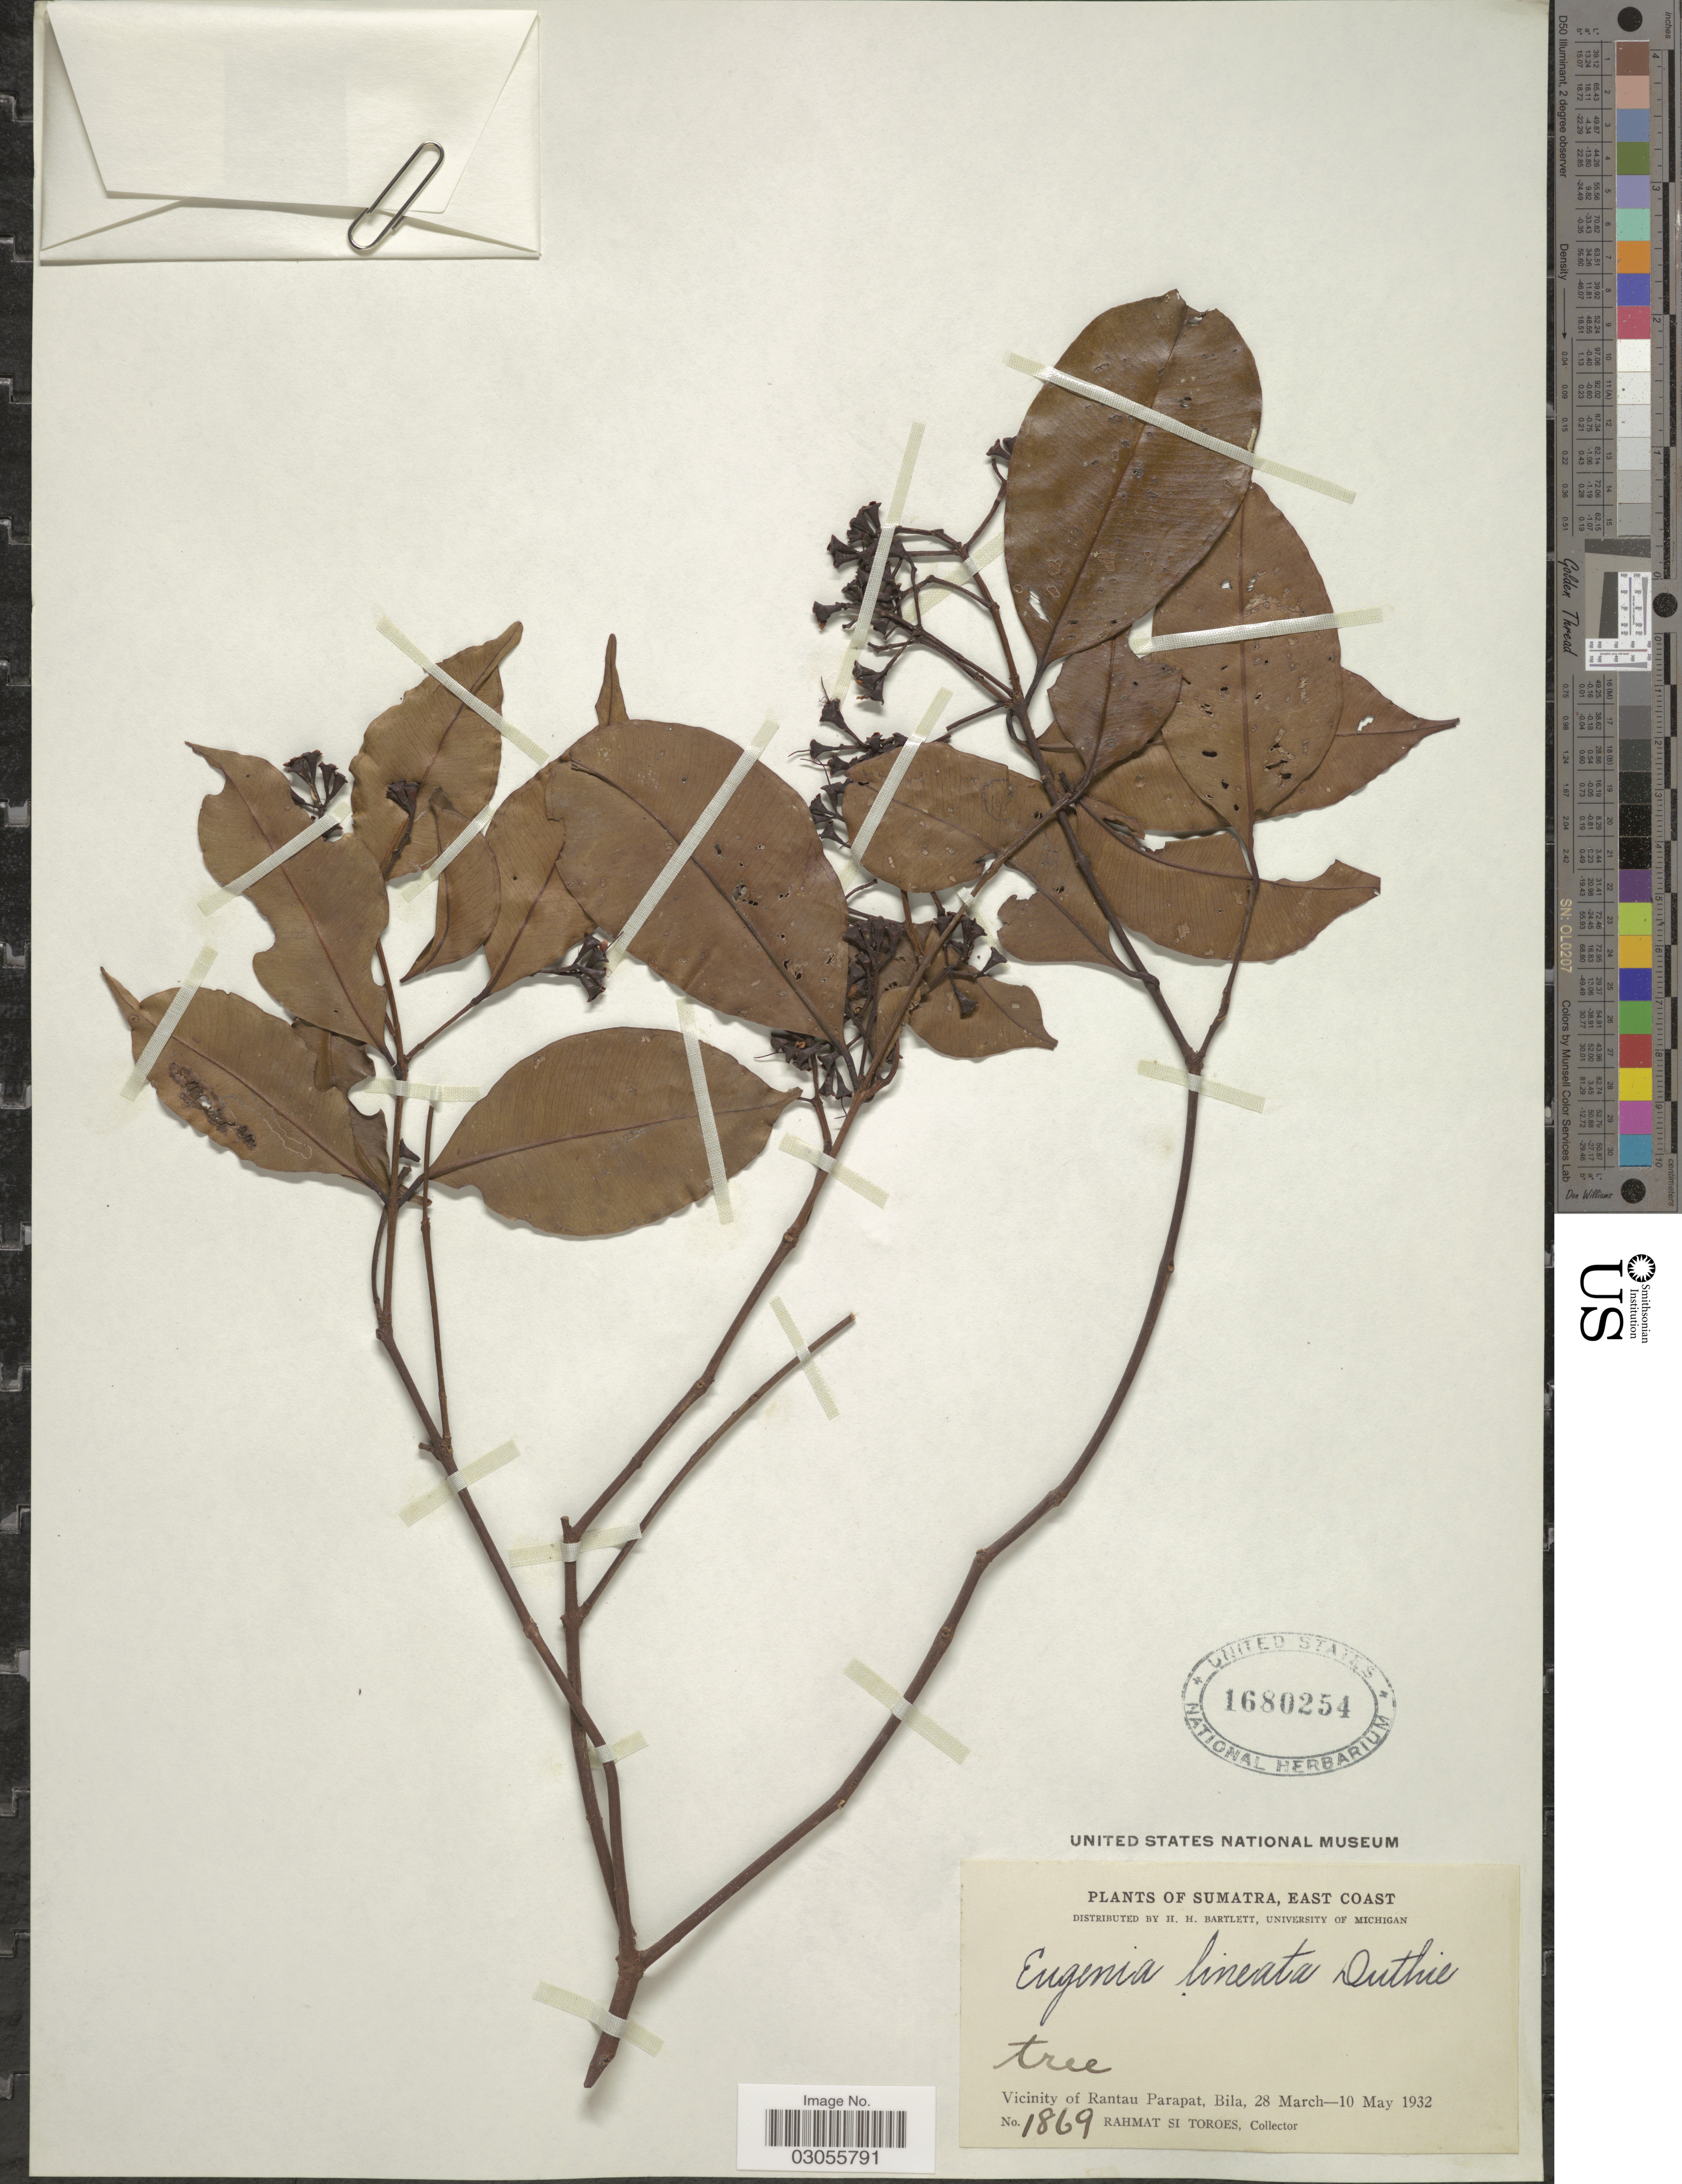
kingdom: Plantae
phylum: Tracheophyta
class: Magnoliopsida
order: Myrtales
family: Myrtaceae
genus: Syzygium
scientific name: Syzygium cerasiforme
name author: (Blume) Merr. & L.M. Perry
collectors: Rahmat Si Boeea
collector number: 1869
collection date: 1932-03-28/1932-05-10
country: Indonesia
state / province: Sumatra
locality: East Coast. Vicinity of Rantau Parapat, Bila.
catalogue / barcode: US 1680254